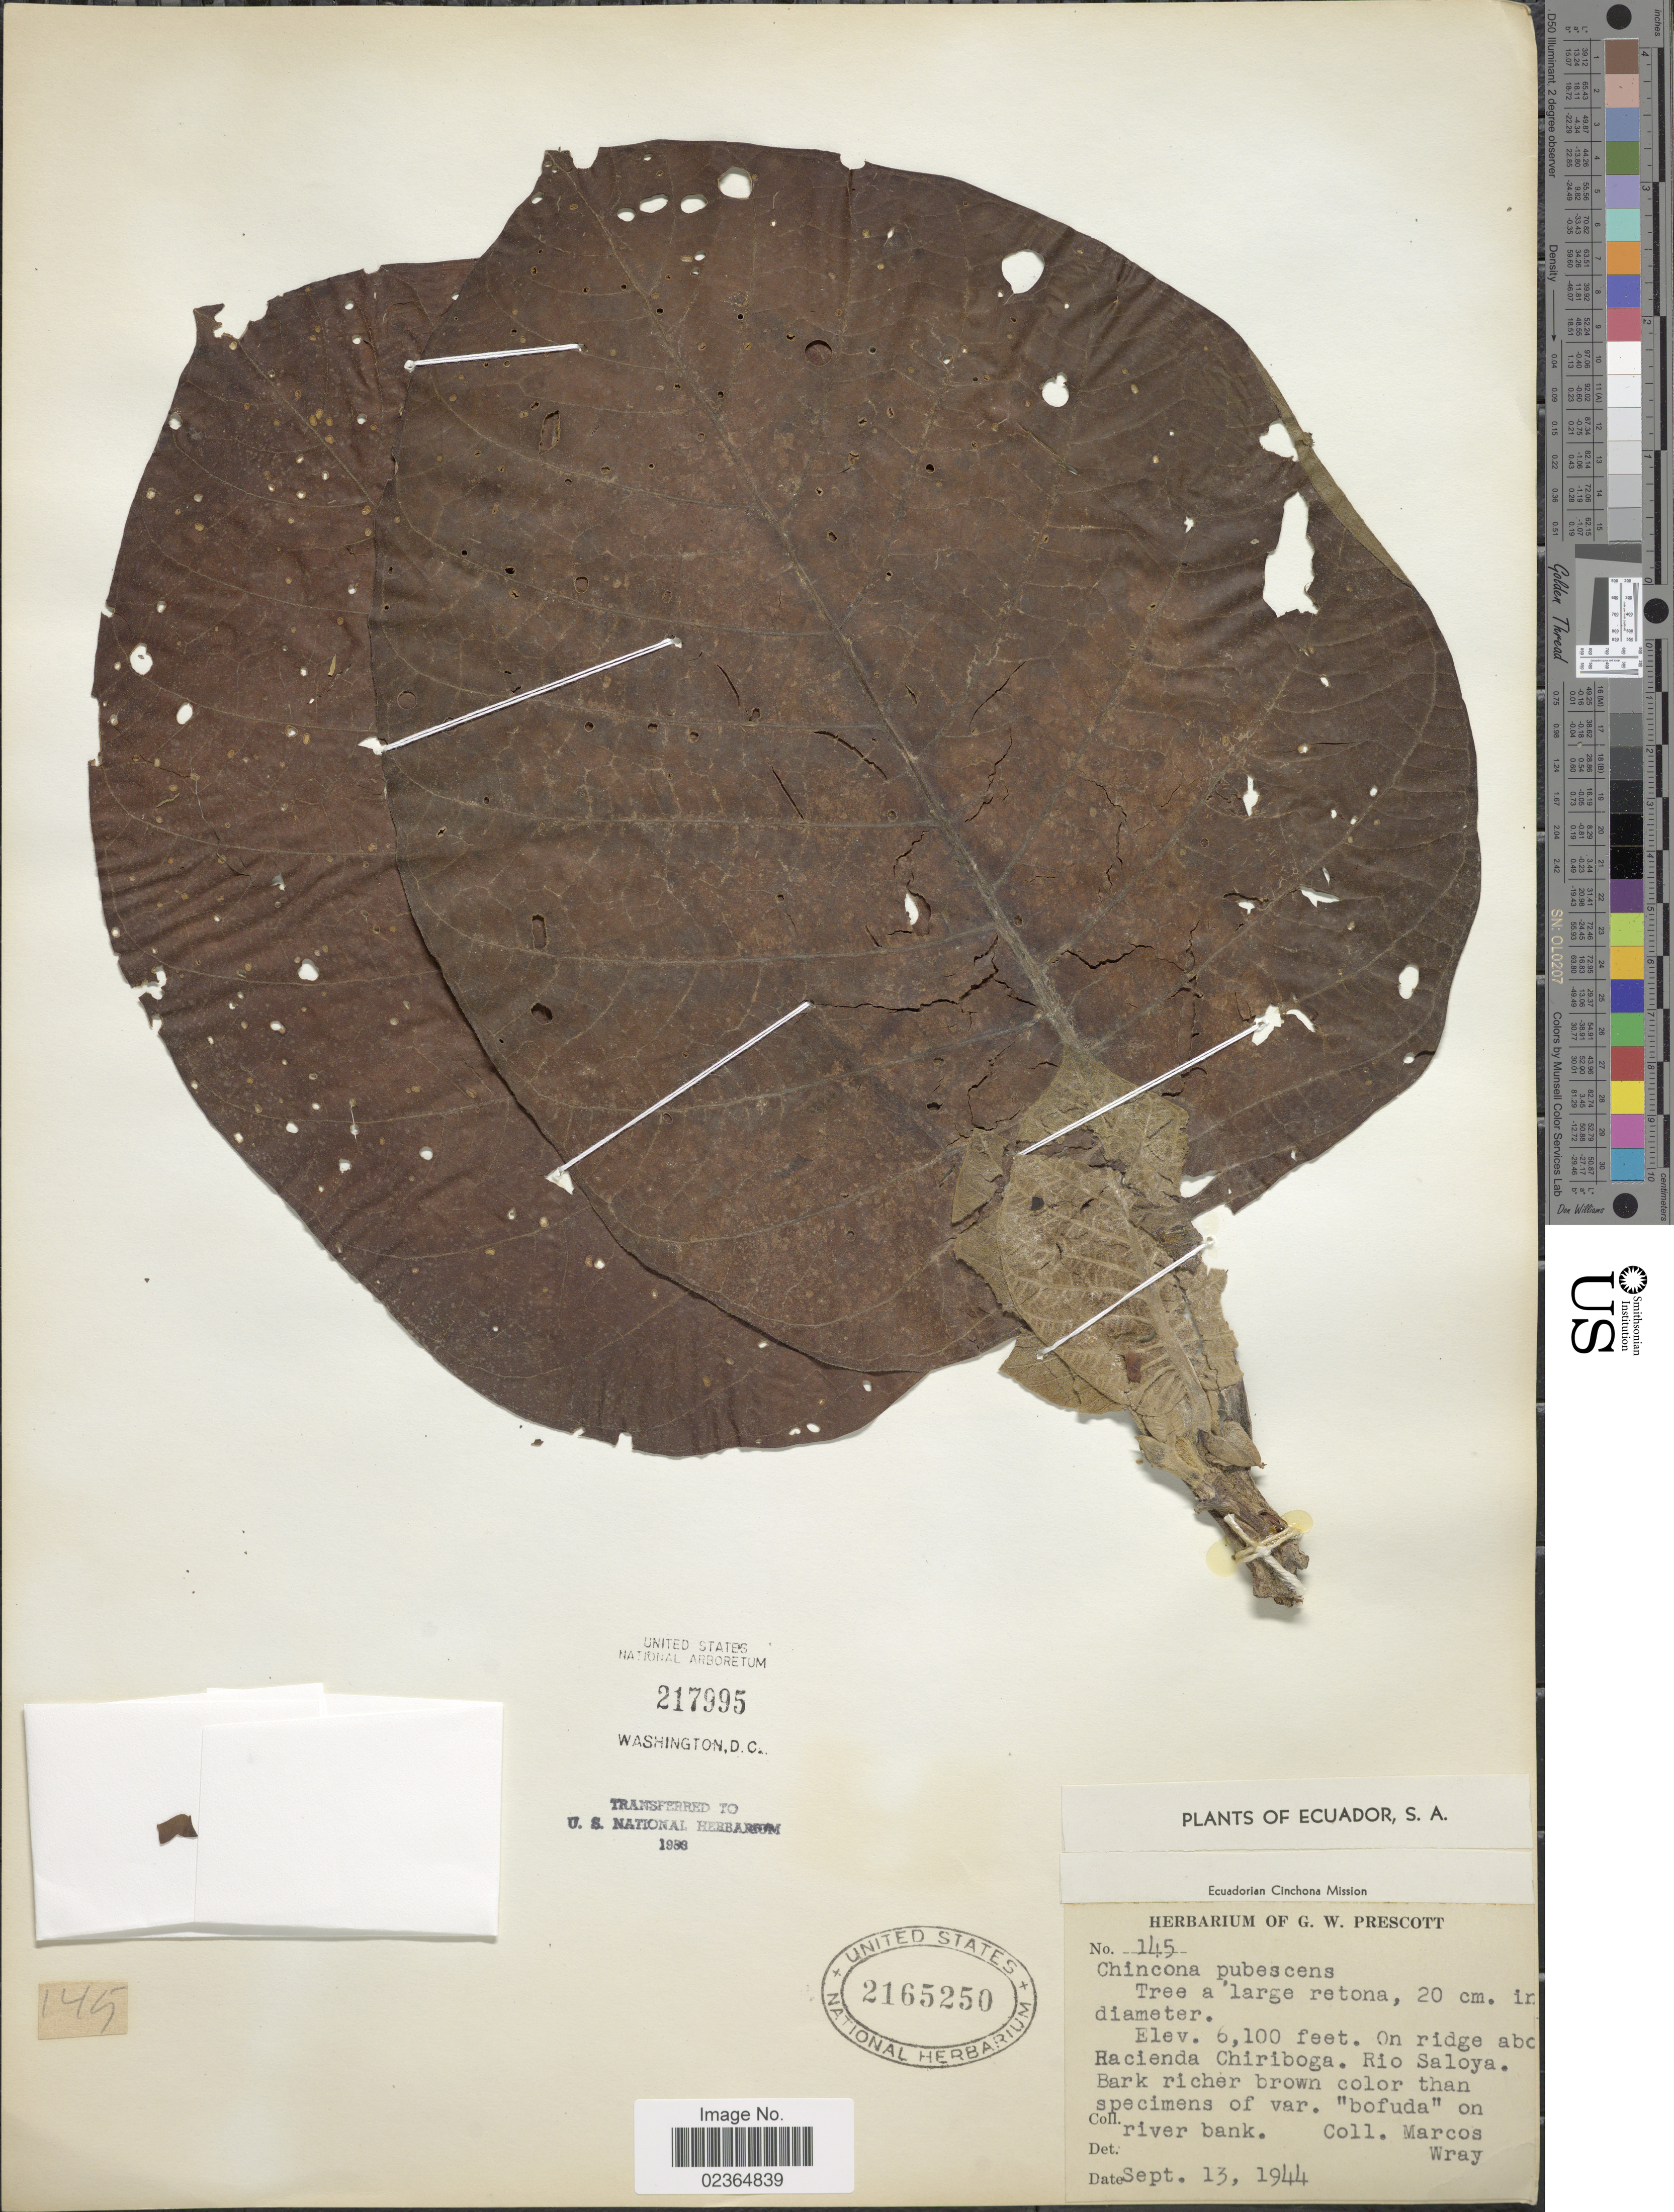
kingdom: Plantae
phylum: Tracheophyta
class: Magnoliopsida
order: Gentianales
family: Rubiaceae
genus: Cinchona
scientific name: Cinchona pubescens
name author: Vahl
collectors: M. Wray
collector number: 145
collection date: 1944-09-13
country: Ecuador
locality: On ridge above Hacienda Chiriboga. Rio Saloya.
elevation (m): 1859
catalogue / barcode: US 2165250